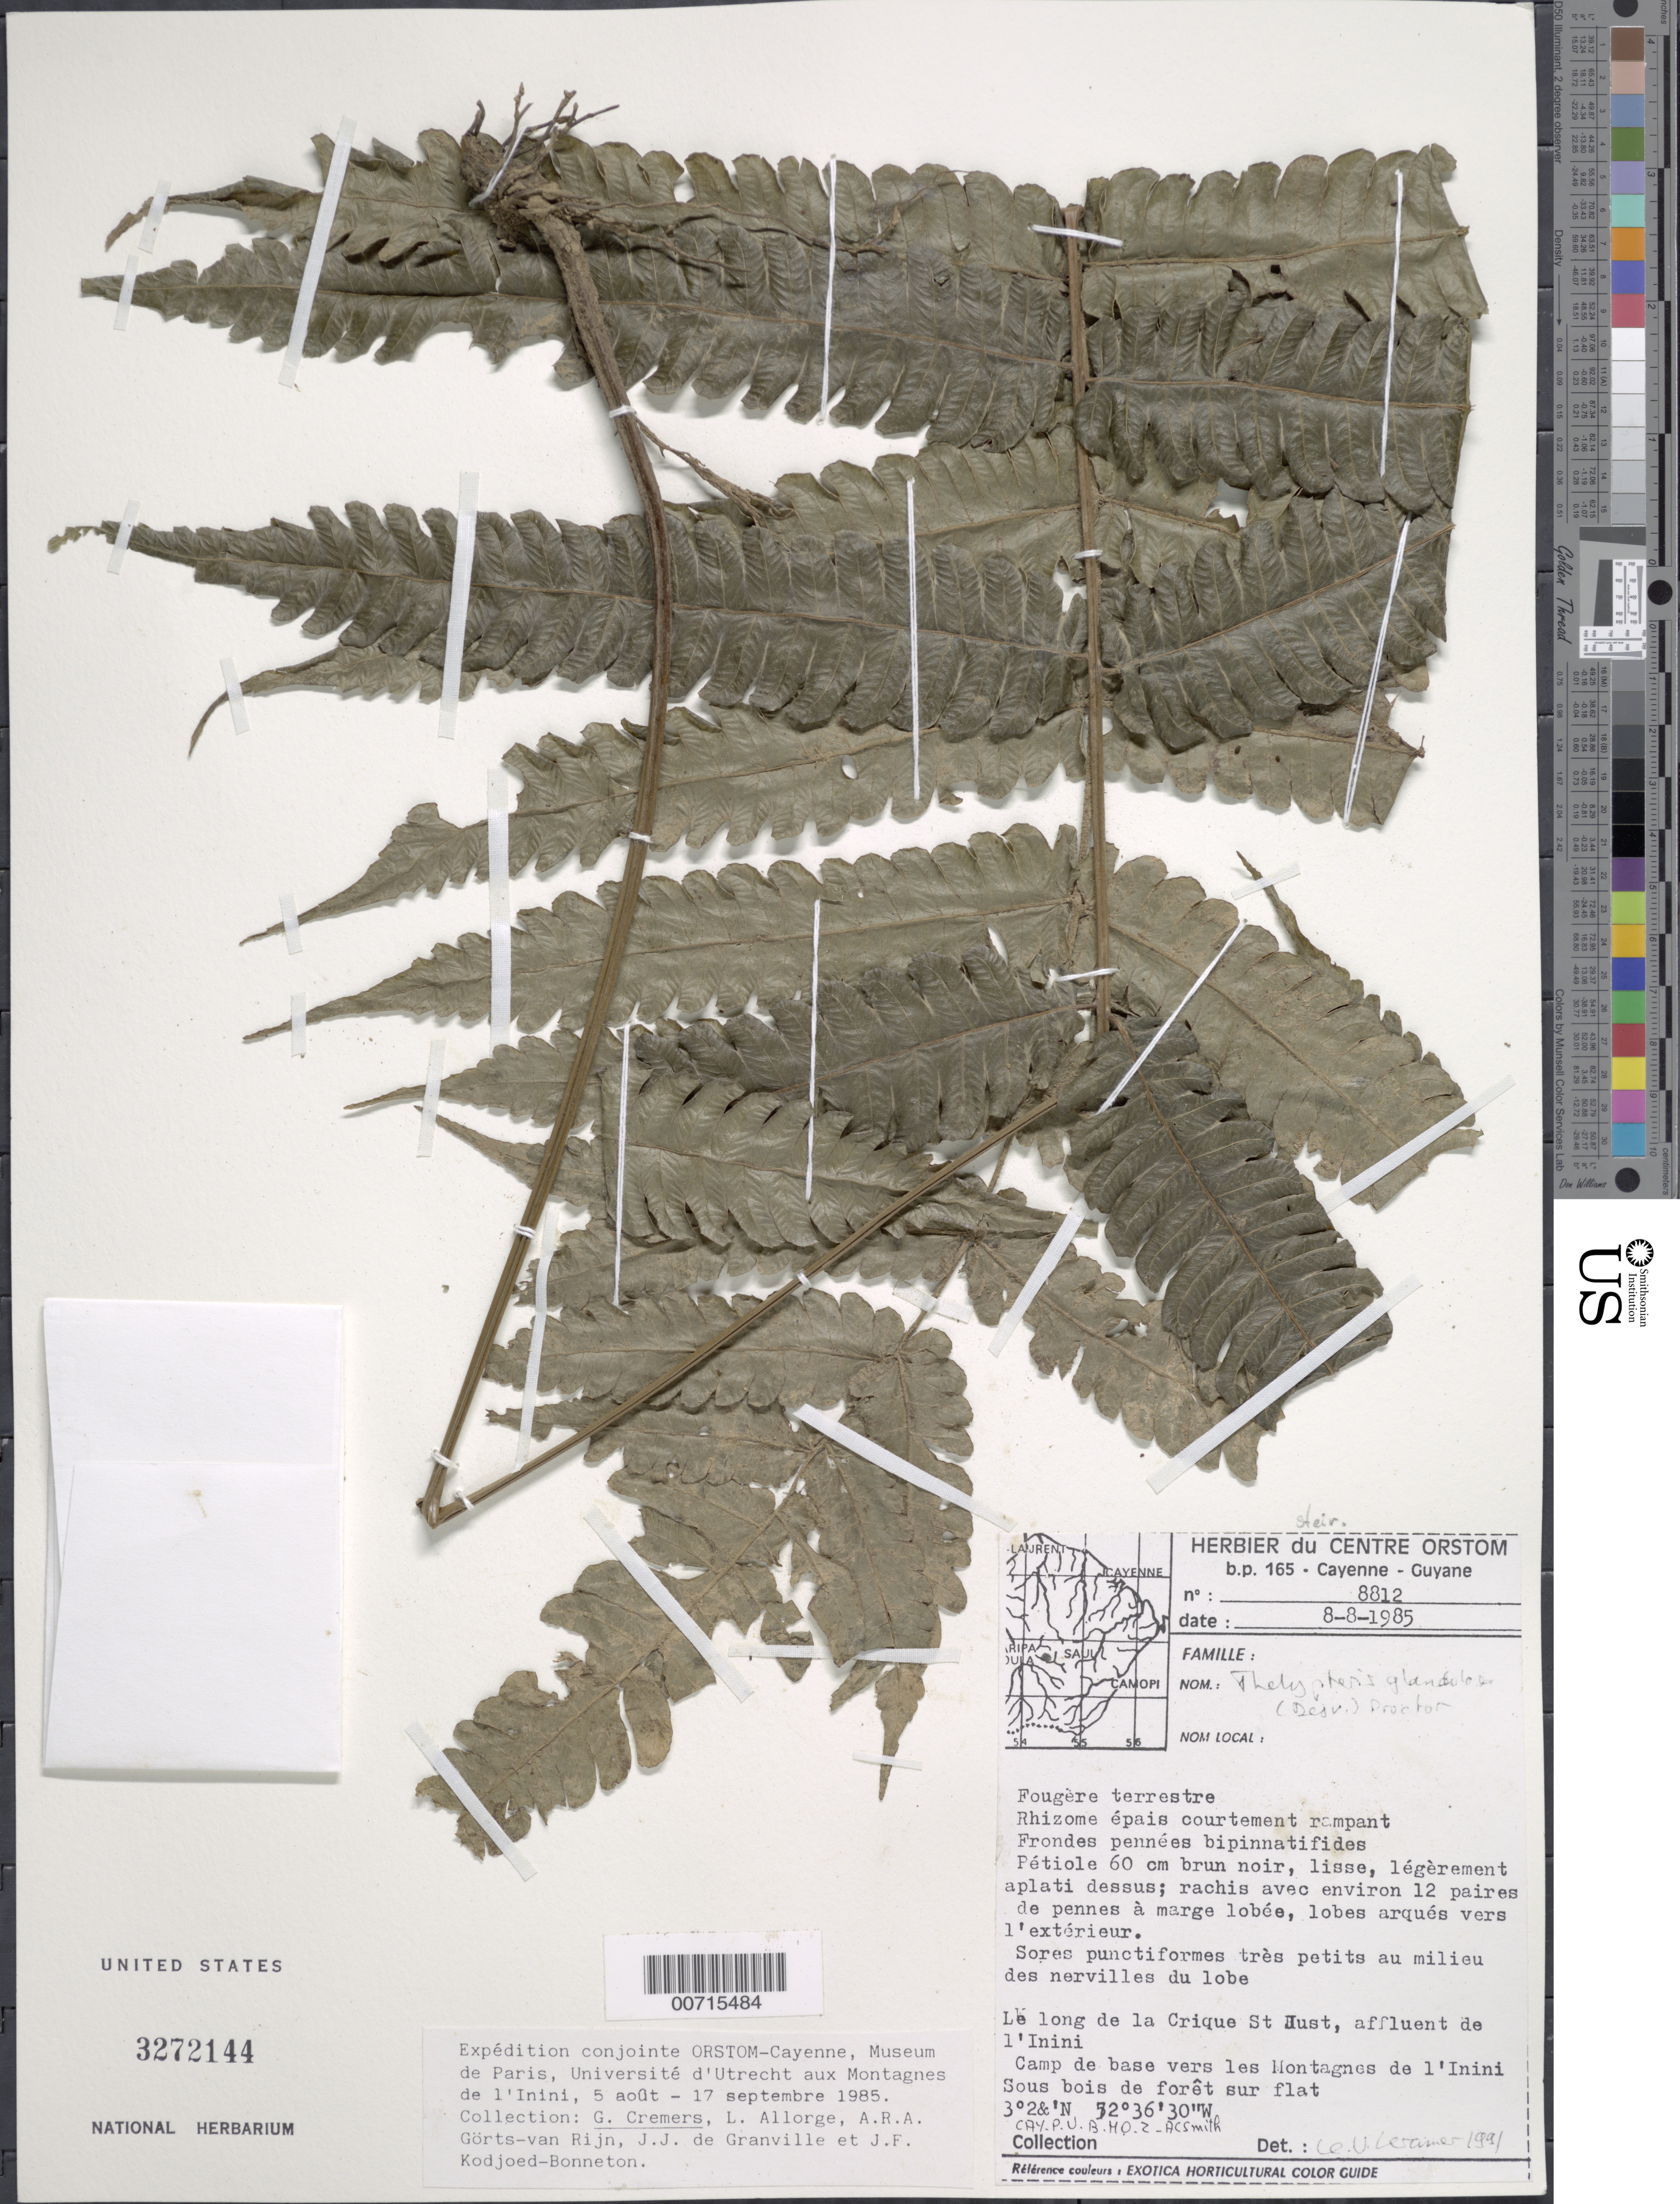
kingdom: Plantae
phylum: Tracheophyta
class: Polypodiopsida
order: Polypodiales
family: Thelypteridaceae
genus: Steiropteris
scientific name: Steiropteris glandulosa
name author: (Hook. f.) Pic. Serm.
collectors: G. Cremers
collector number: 8812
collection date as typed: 8-Aug-85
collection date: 1985-08-08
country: French Guiana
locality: Inini R., St. Just Creek, a tributary of the Inini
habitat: Forest on plateau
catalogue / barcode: US 3272144